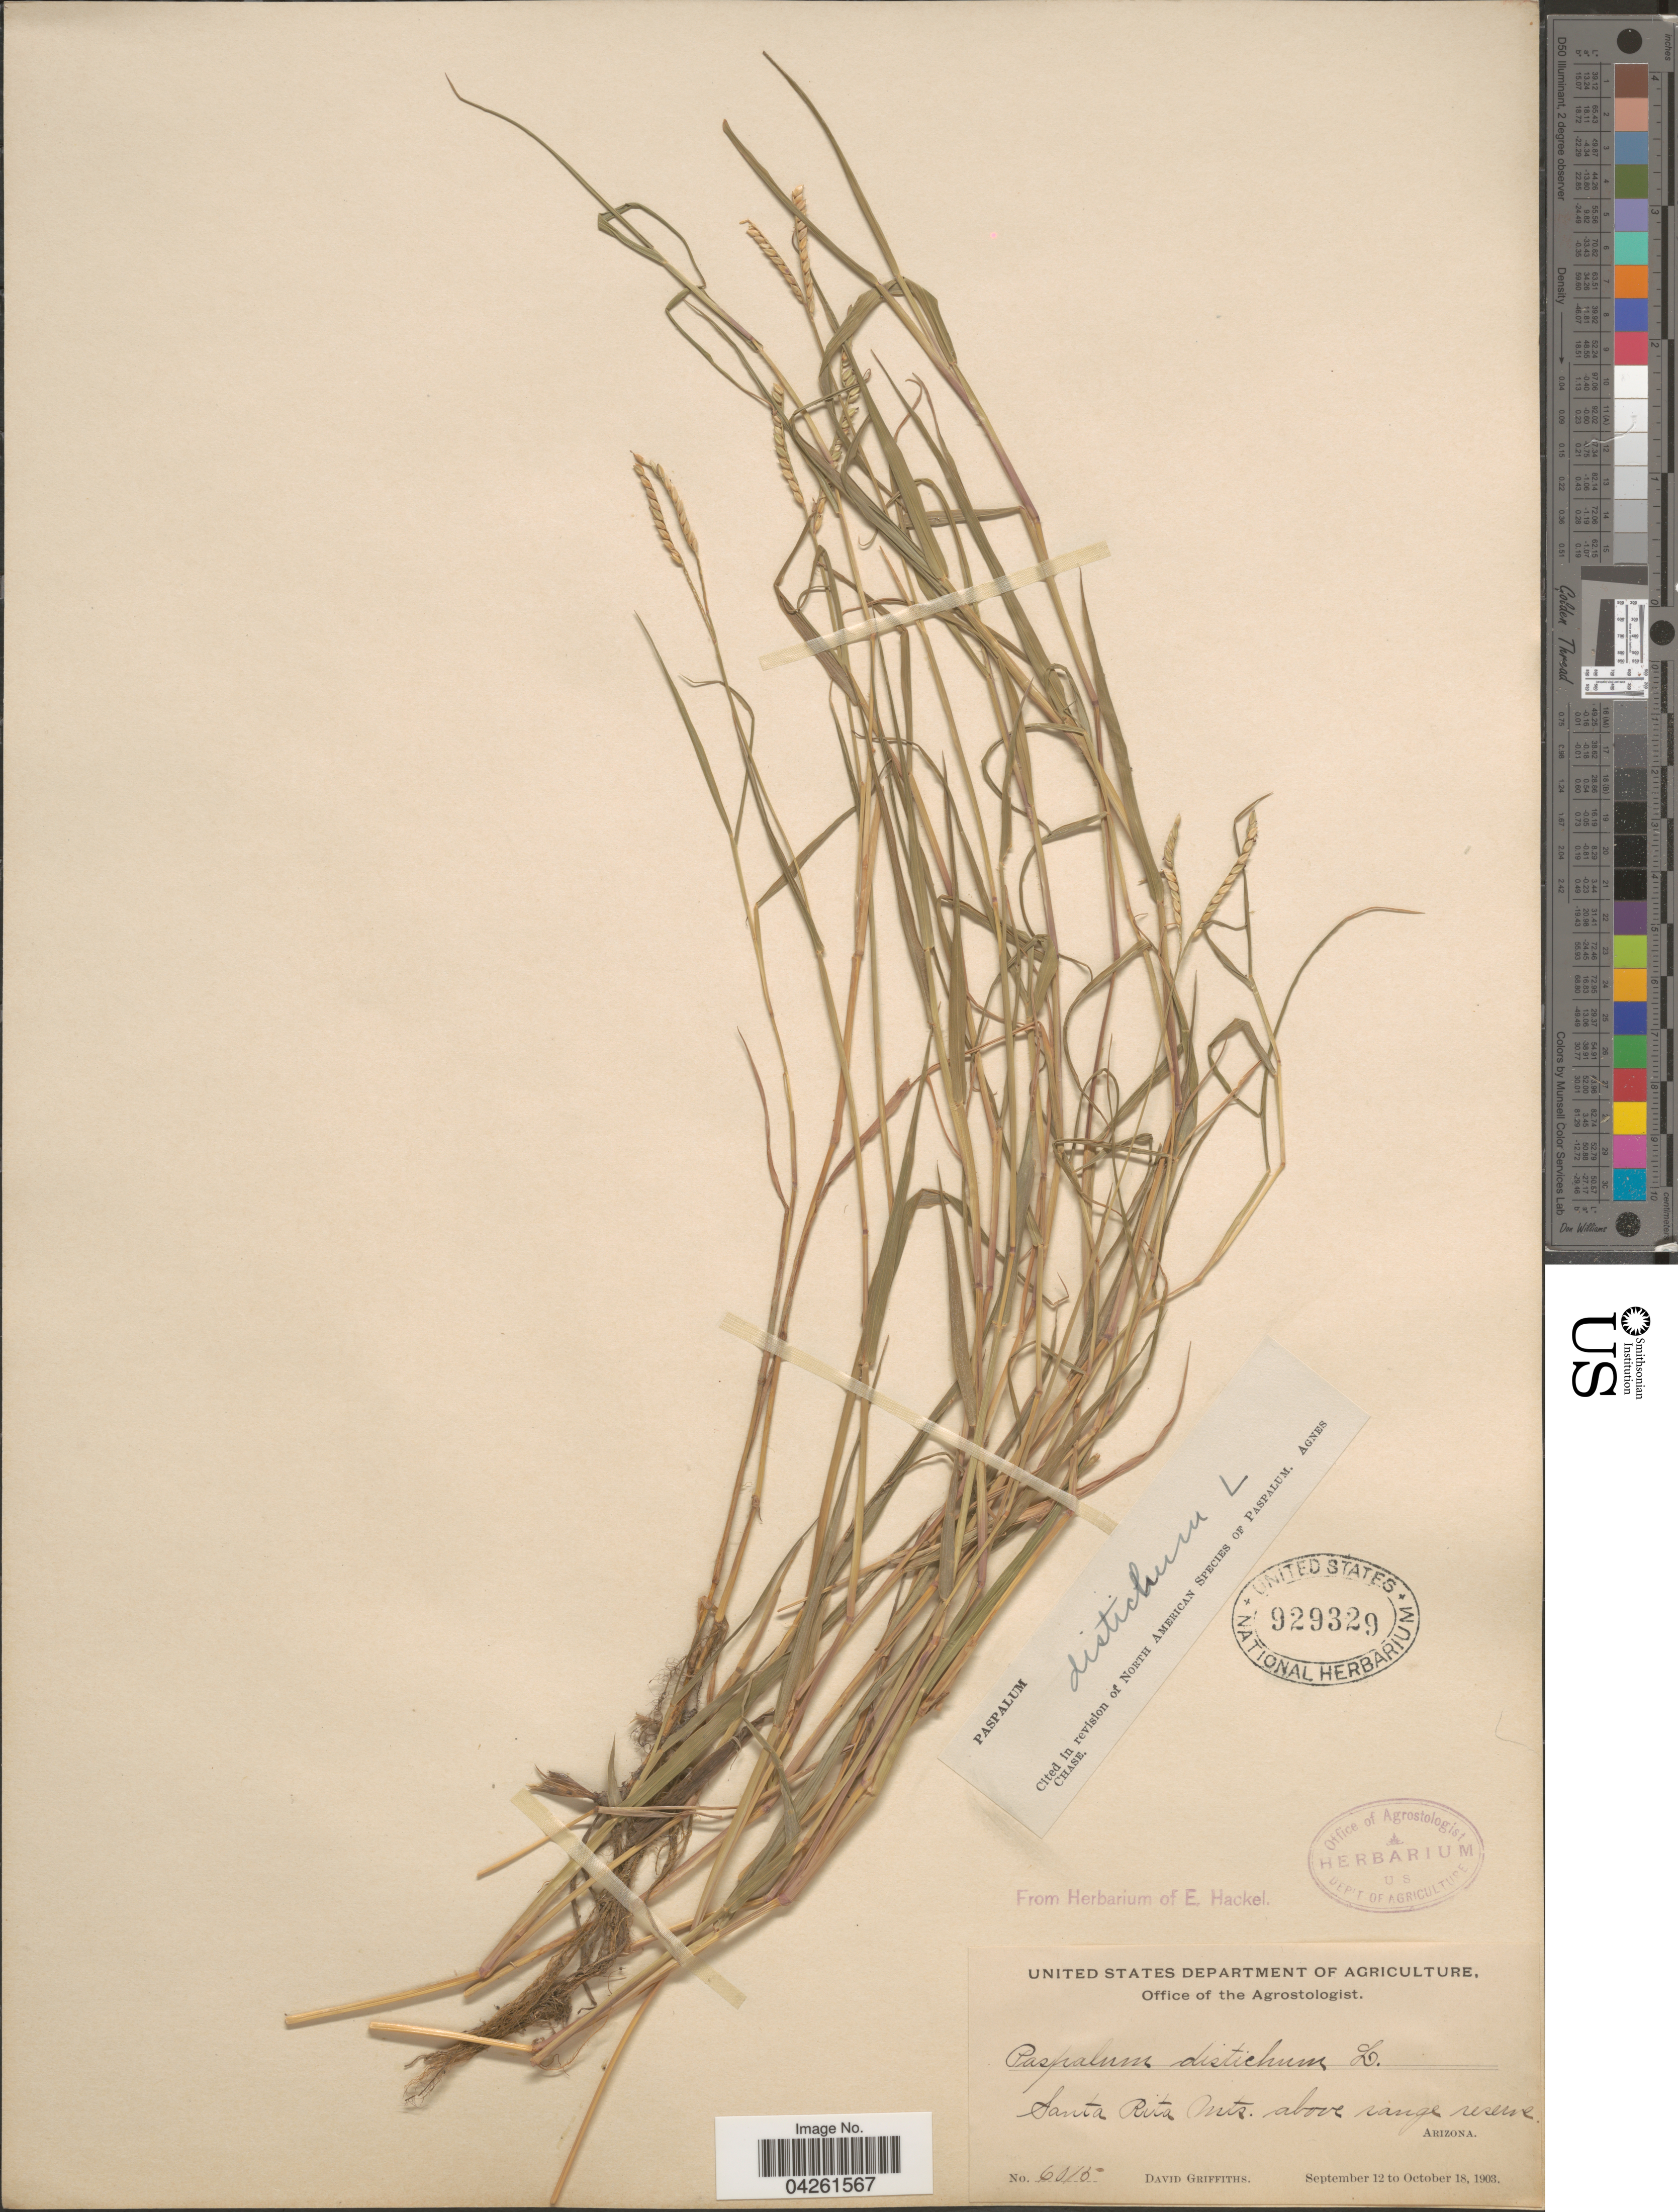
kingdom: Plantae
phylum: Tracheophyta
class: Liliopsida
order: Poales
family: Poaceae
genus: Paspalum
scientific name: Paspalum distichum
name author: L.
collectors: D. Griffiths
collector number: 6015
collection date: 1903-09-12/1903-10-18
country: United States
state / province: Arizona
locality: Santa Rita Mts. above range reserve.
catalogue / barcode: US 929329